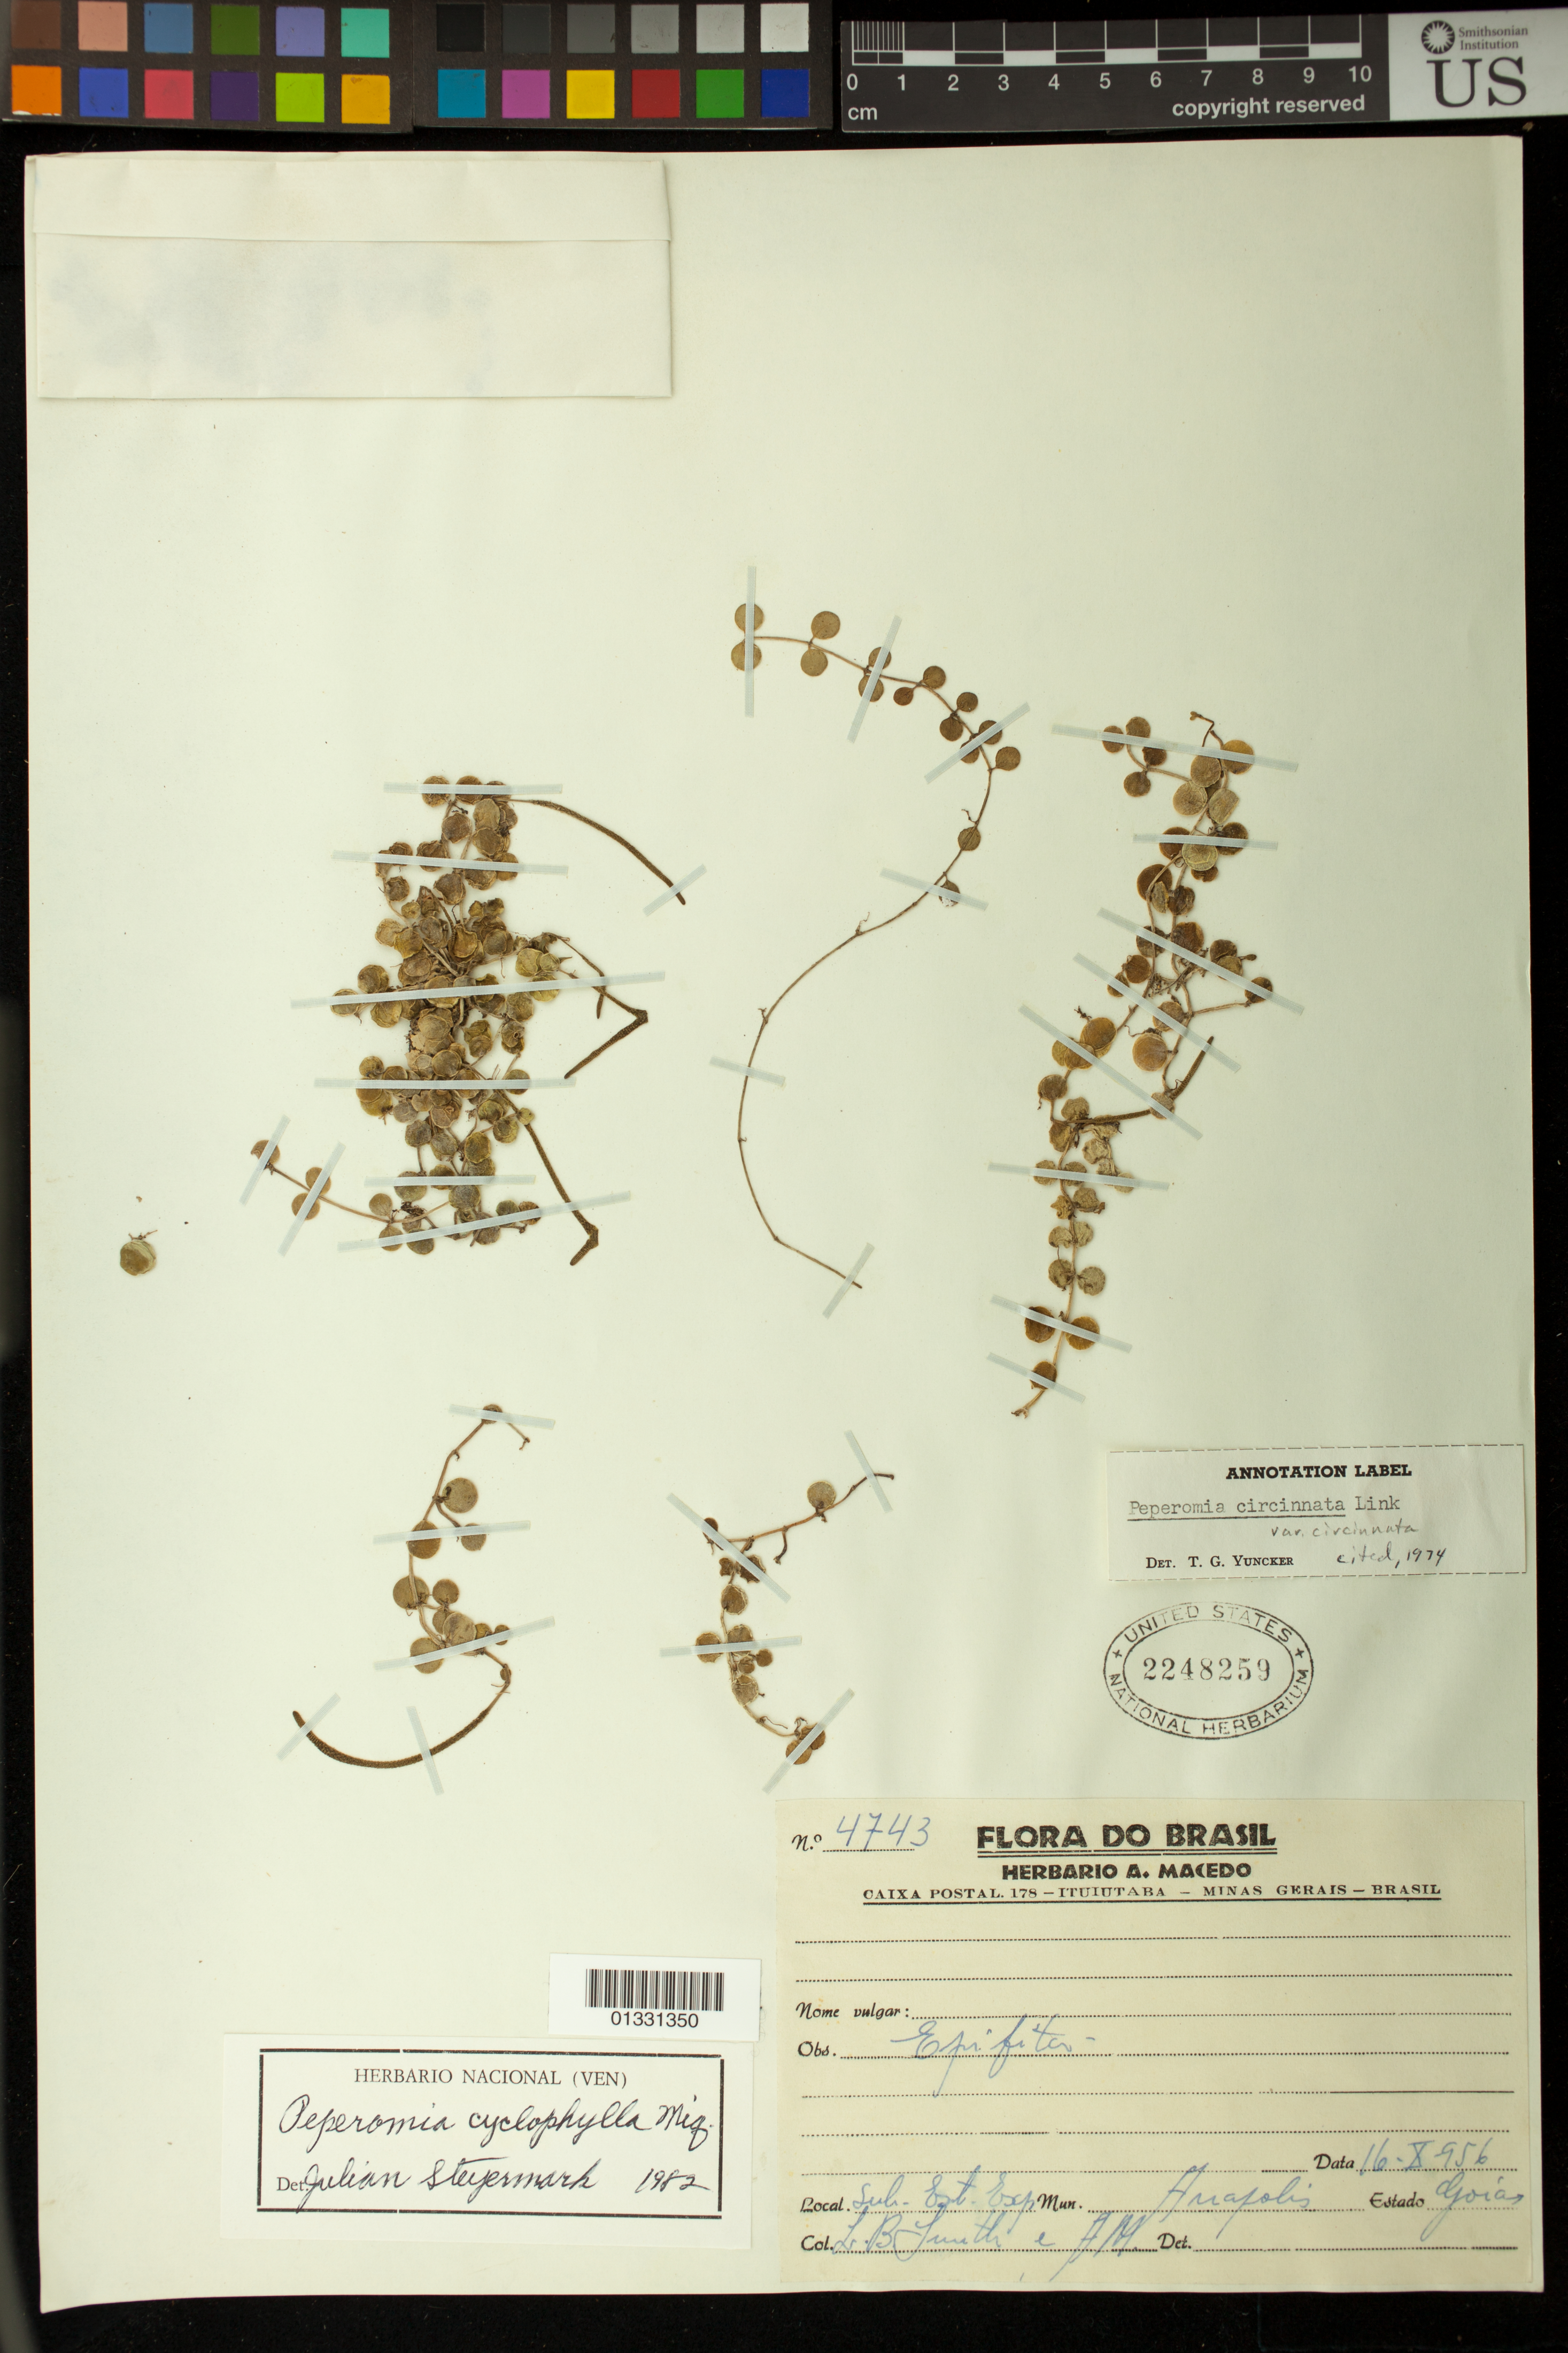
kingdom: Plantae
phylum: Tracheophyta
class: Magnoliopsida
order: Piperales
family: Piperaceae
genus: Peperomia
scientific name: Peperomia crinicaulis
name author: C. DC.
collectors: L. Smith & A.M.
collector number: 4743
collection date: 1956-10-16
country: Brazil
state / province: Goiás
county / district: Anápolis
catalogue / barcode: US 2248259